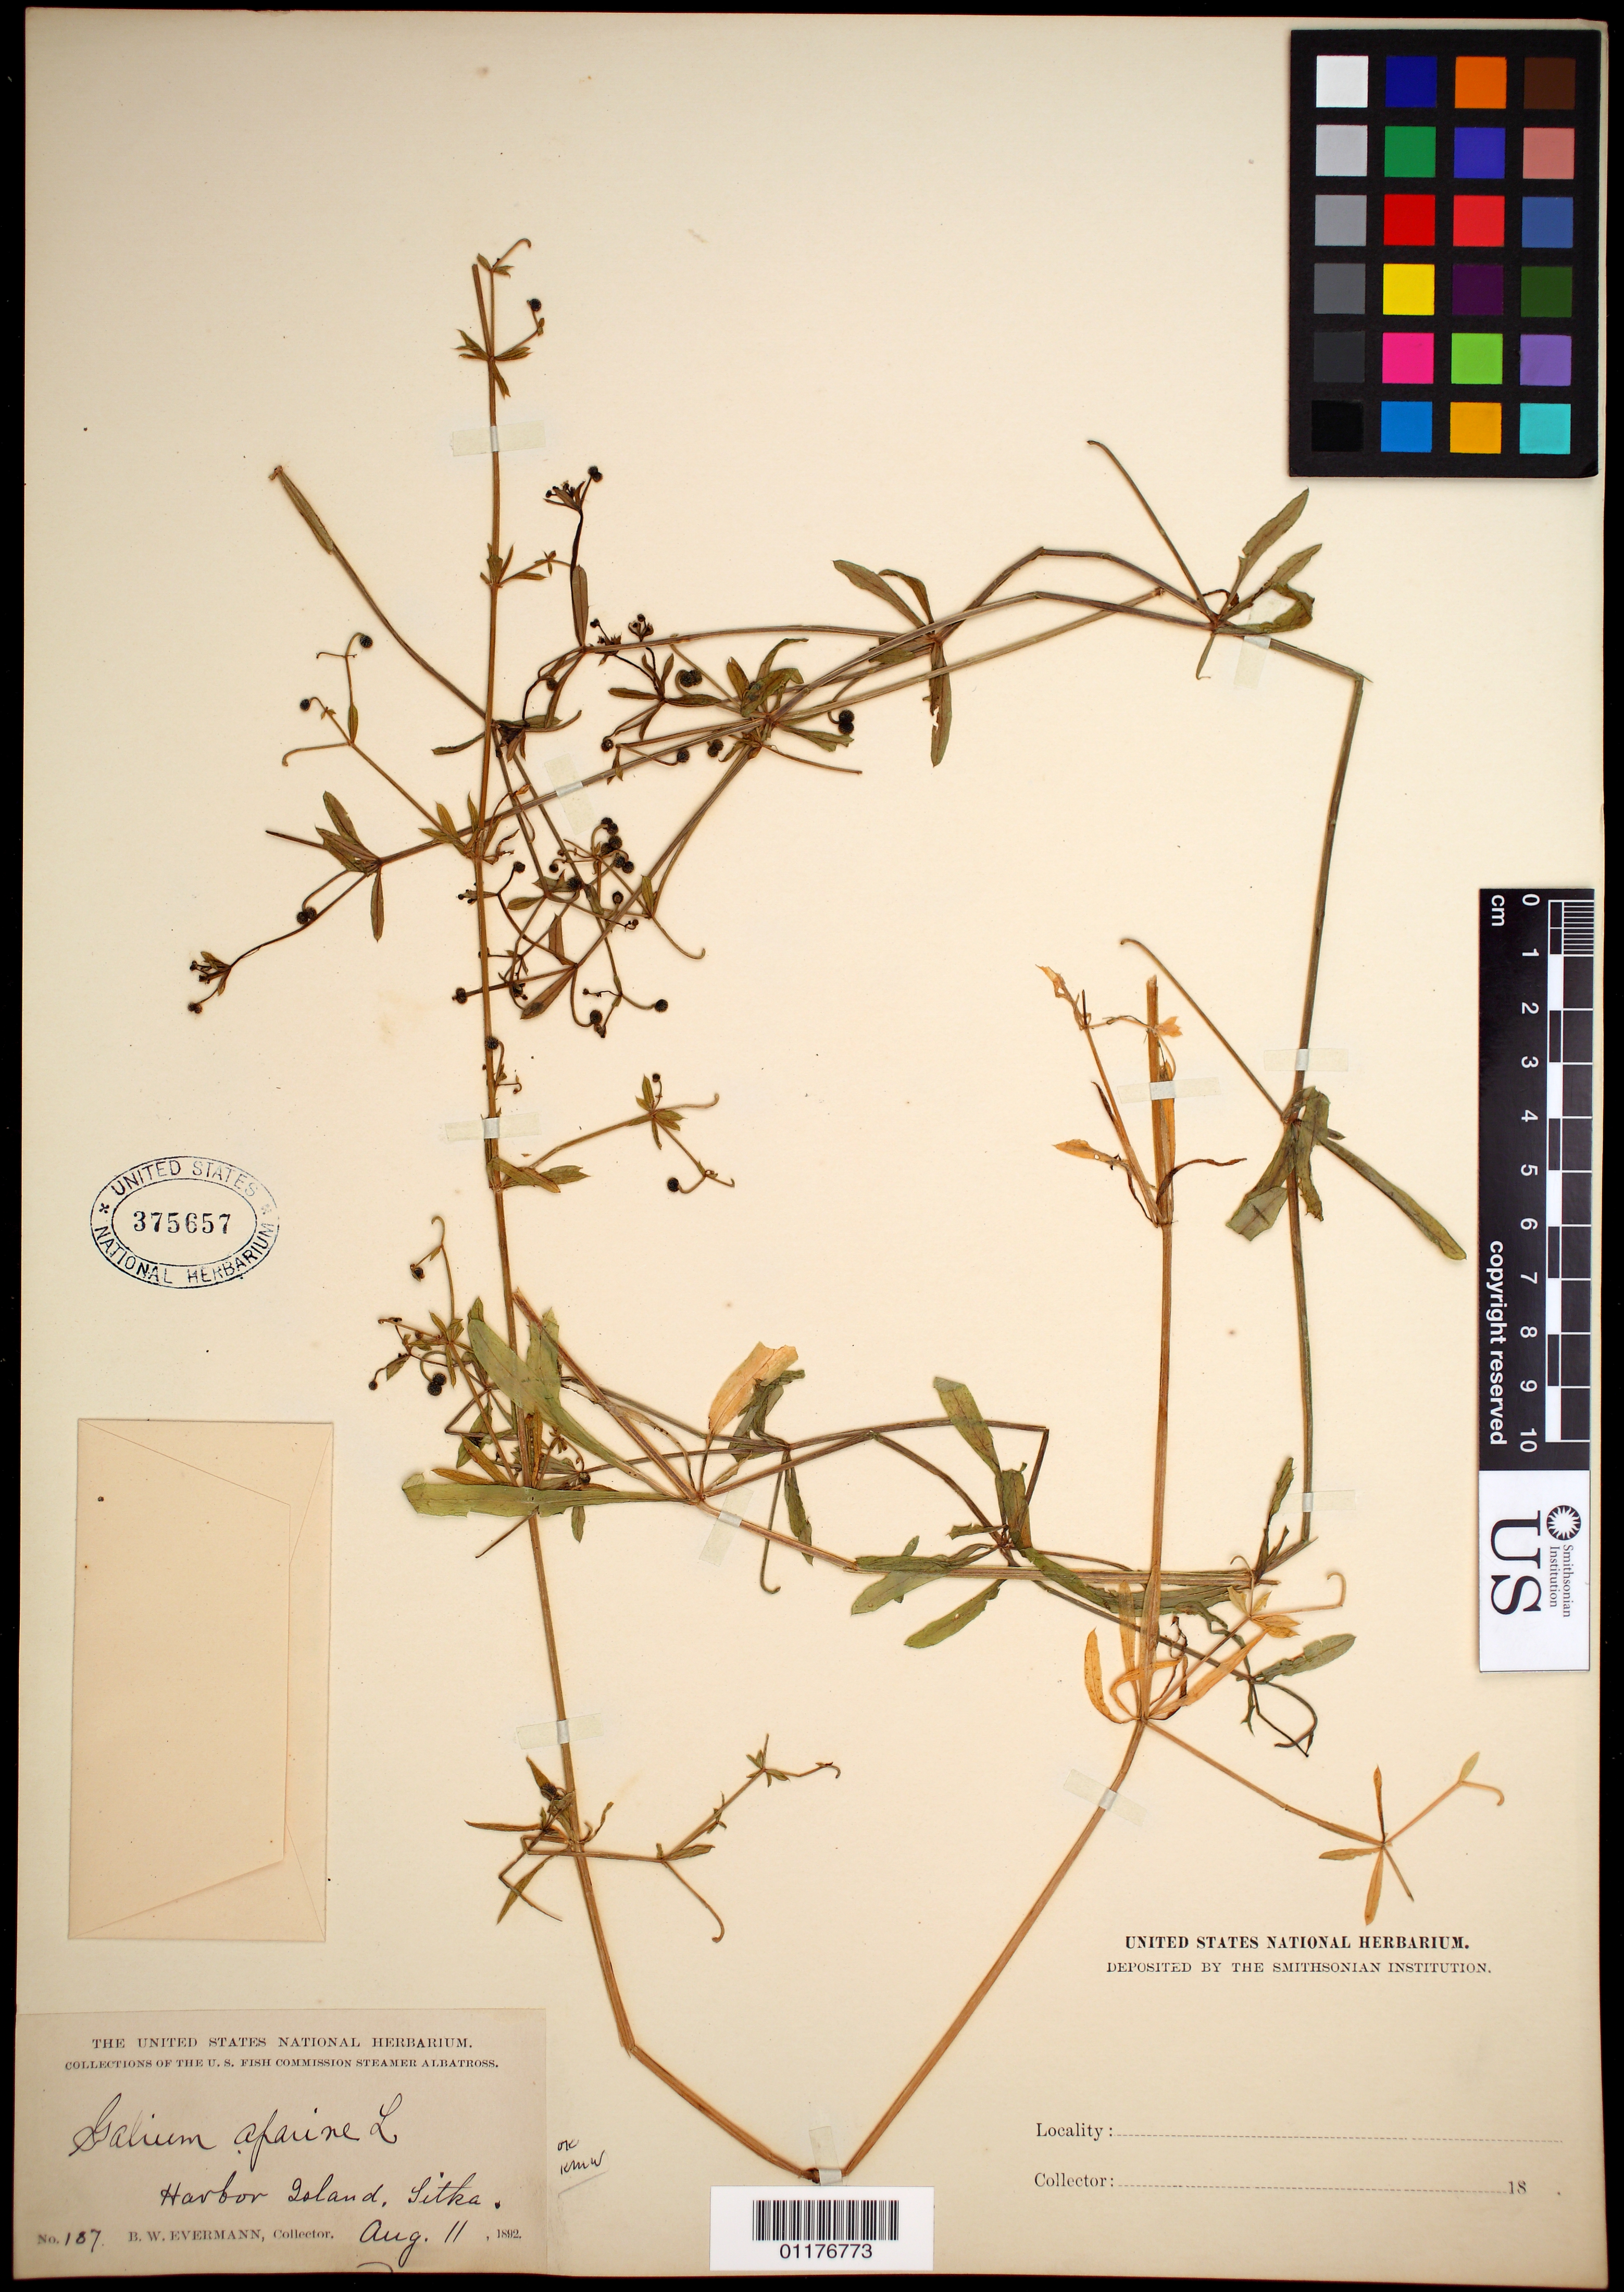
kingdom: Plantae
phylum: Tracheophyta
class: Magnoliopsida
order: Gentianales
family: Rubiaceae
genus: Galium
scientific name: Galium aparine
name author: L.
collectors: B. W. Evermann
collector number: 187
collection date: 1892-08-11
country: United States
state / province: Alaska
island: Harbor Island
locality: Harbor Island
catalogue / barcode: US 375657